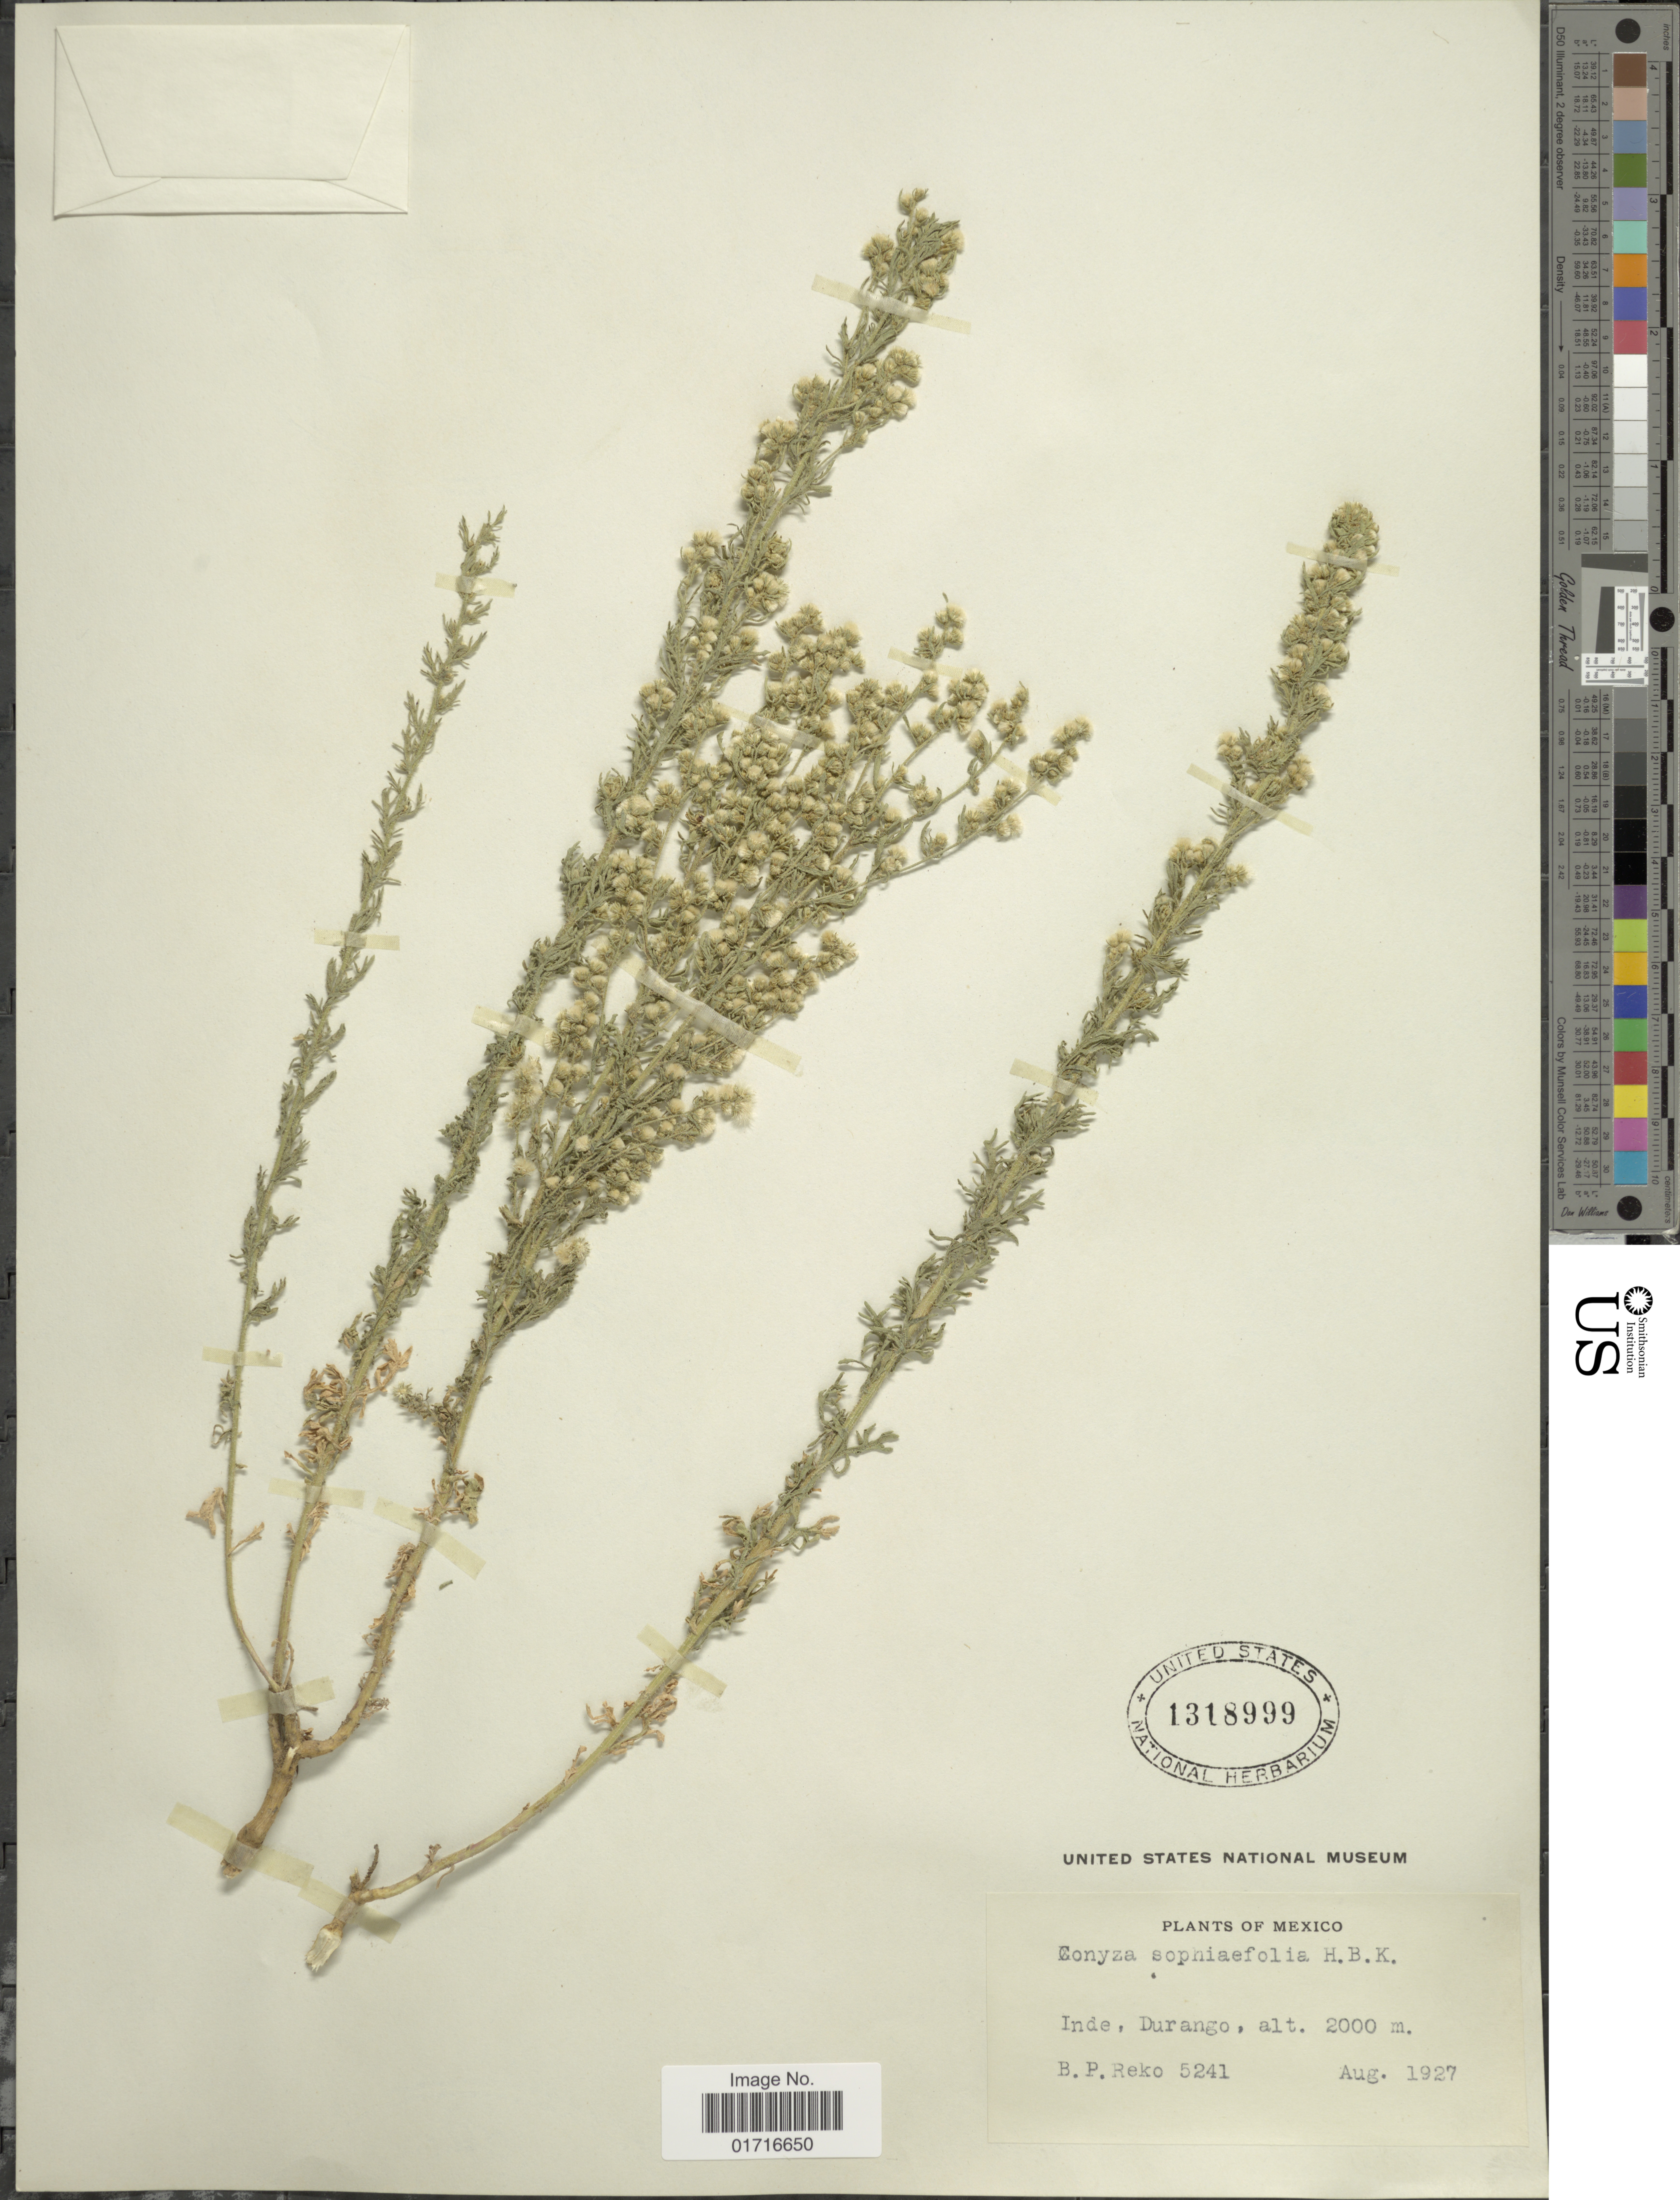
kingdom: Plantae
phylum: Tracheophyta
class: Magnoliopsida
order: Asterales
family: Asteraceae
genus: Conyza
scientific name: Conyza sophiaefolia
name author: Kunth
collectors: B. P. Reko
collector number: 5241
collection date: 1927-08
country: Mexico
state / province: Durango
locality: Inde, Durango.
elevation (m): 2000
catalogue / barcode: US 1318999